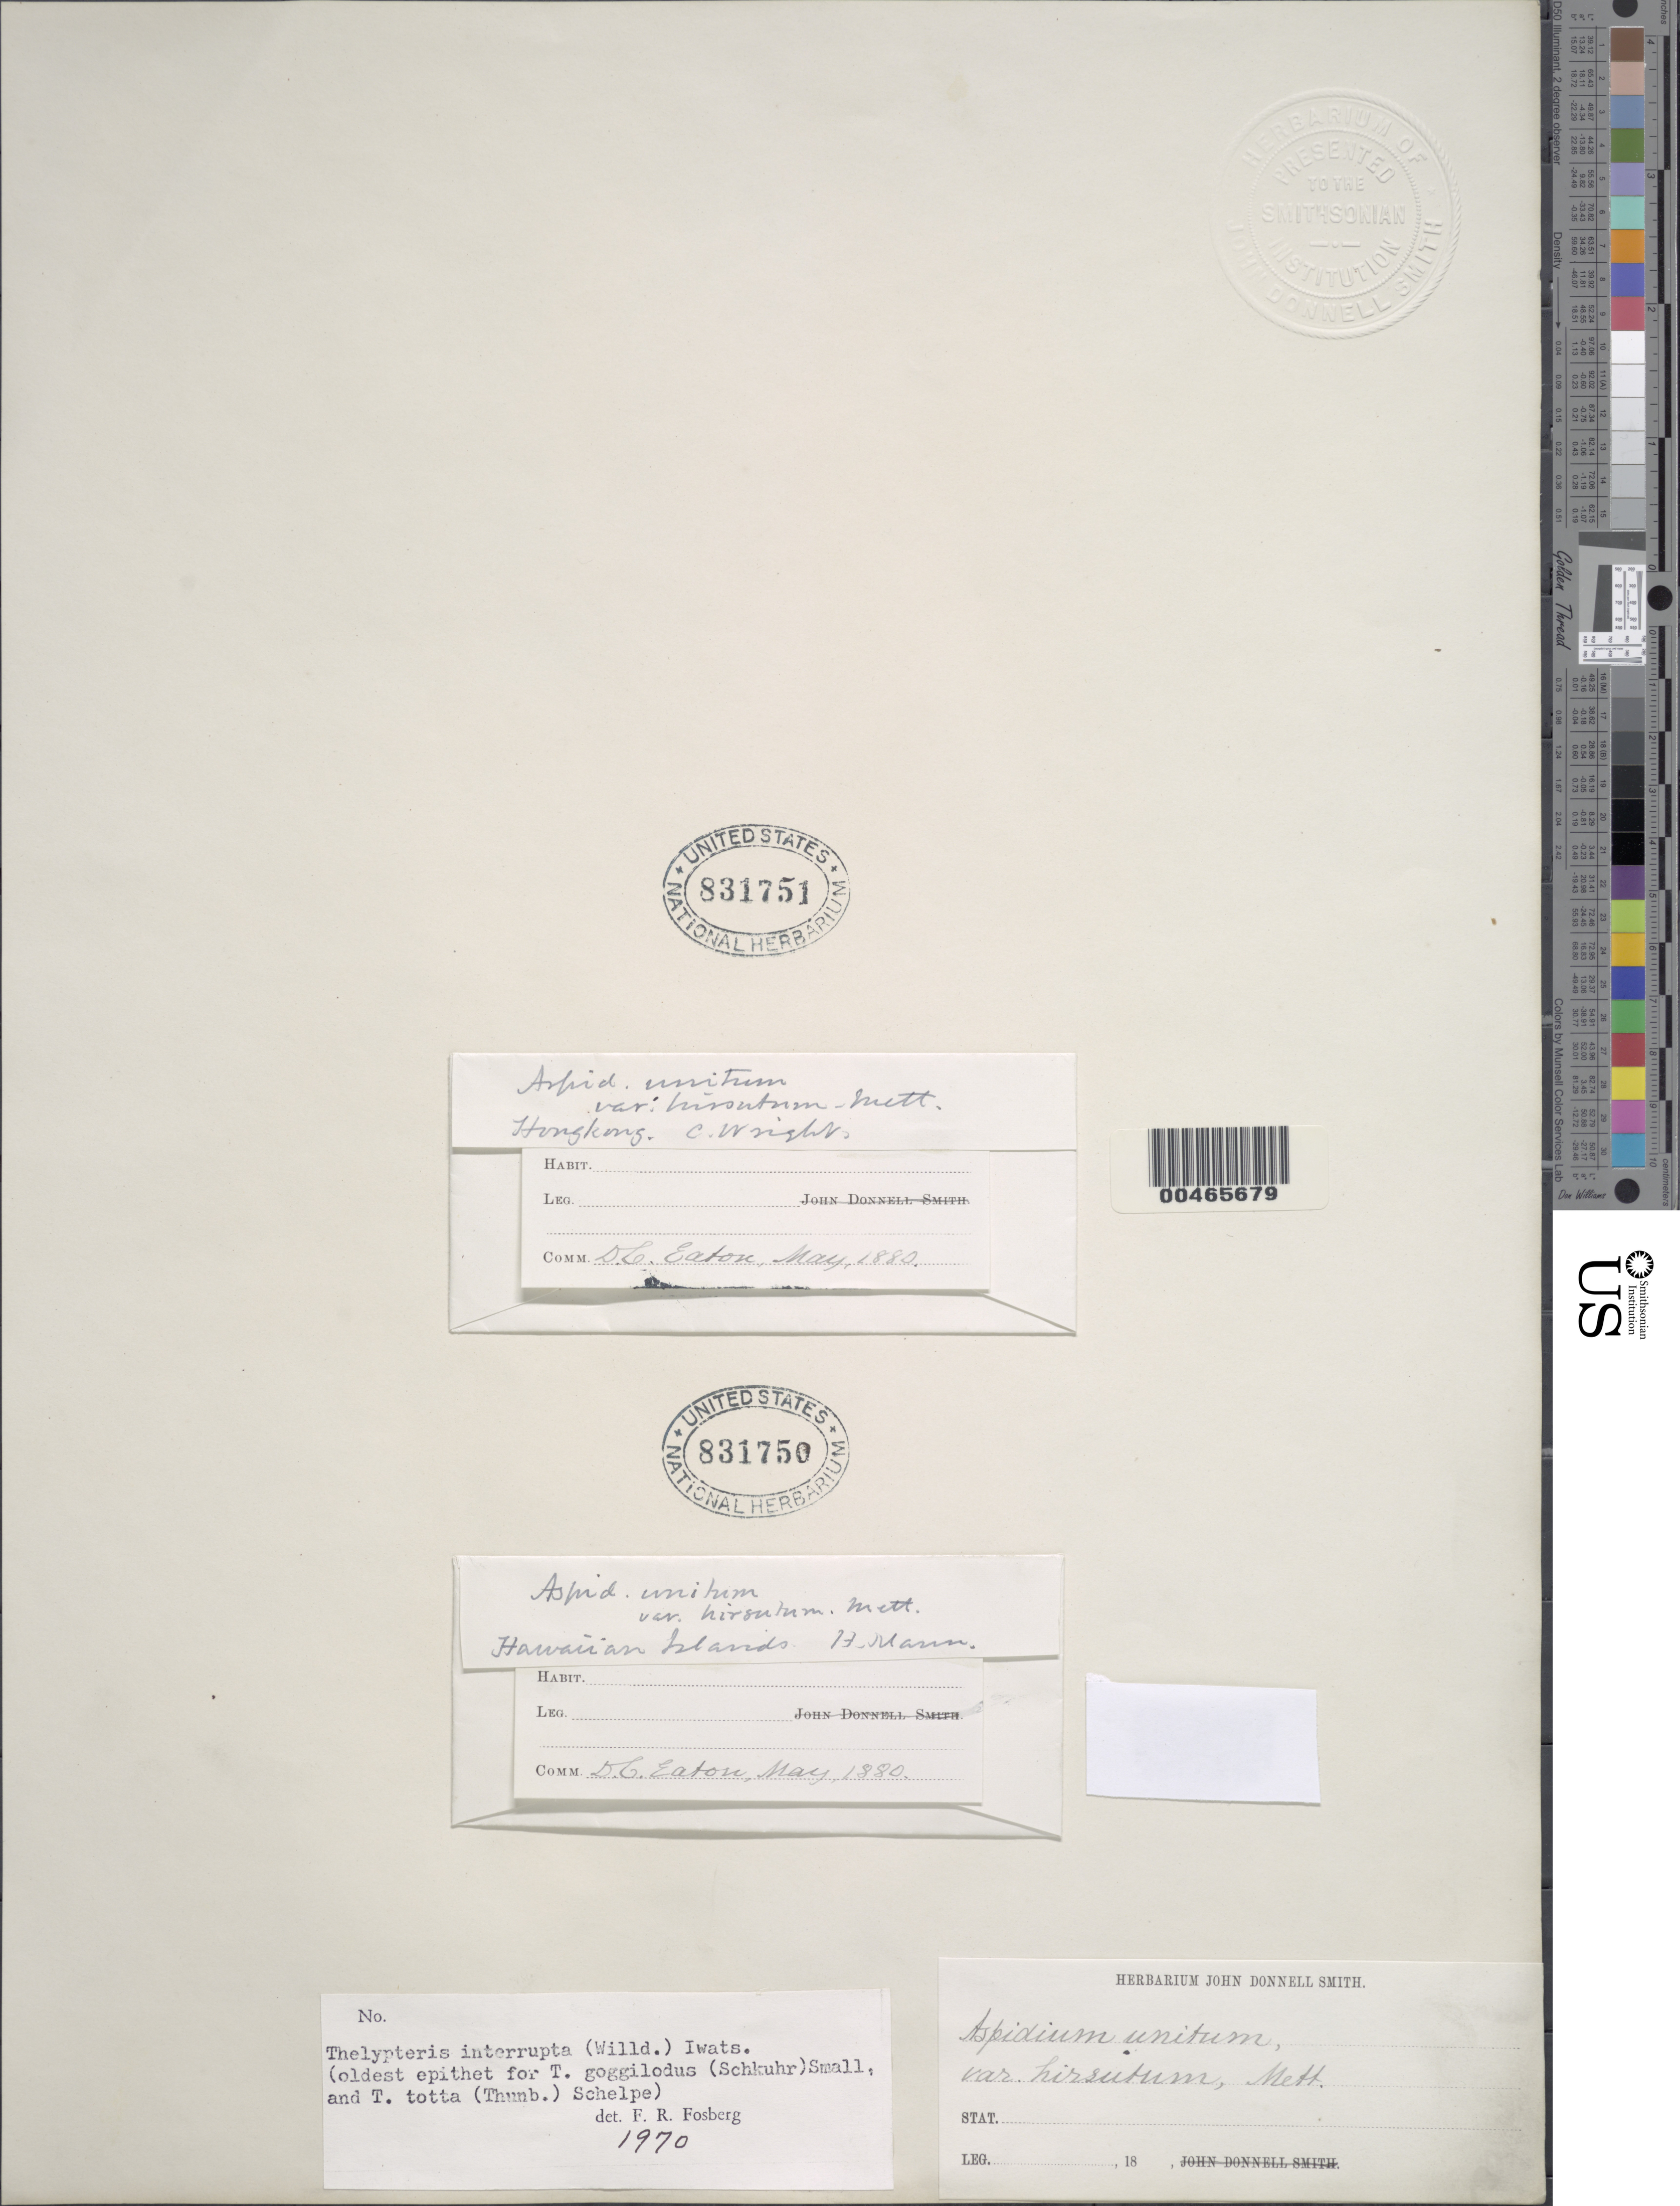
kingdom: Plantae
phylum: Tracheophyta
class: Polypodiopsida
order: Polypodiales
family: Thelypteridaceae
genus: Cyclosorus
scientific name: Cyclosorus interruptus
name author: (Willd.) H. Itô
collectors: C. Wright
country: United States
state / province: Hawaii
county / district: Hawaii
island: Hawaii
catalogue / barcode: US 831751